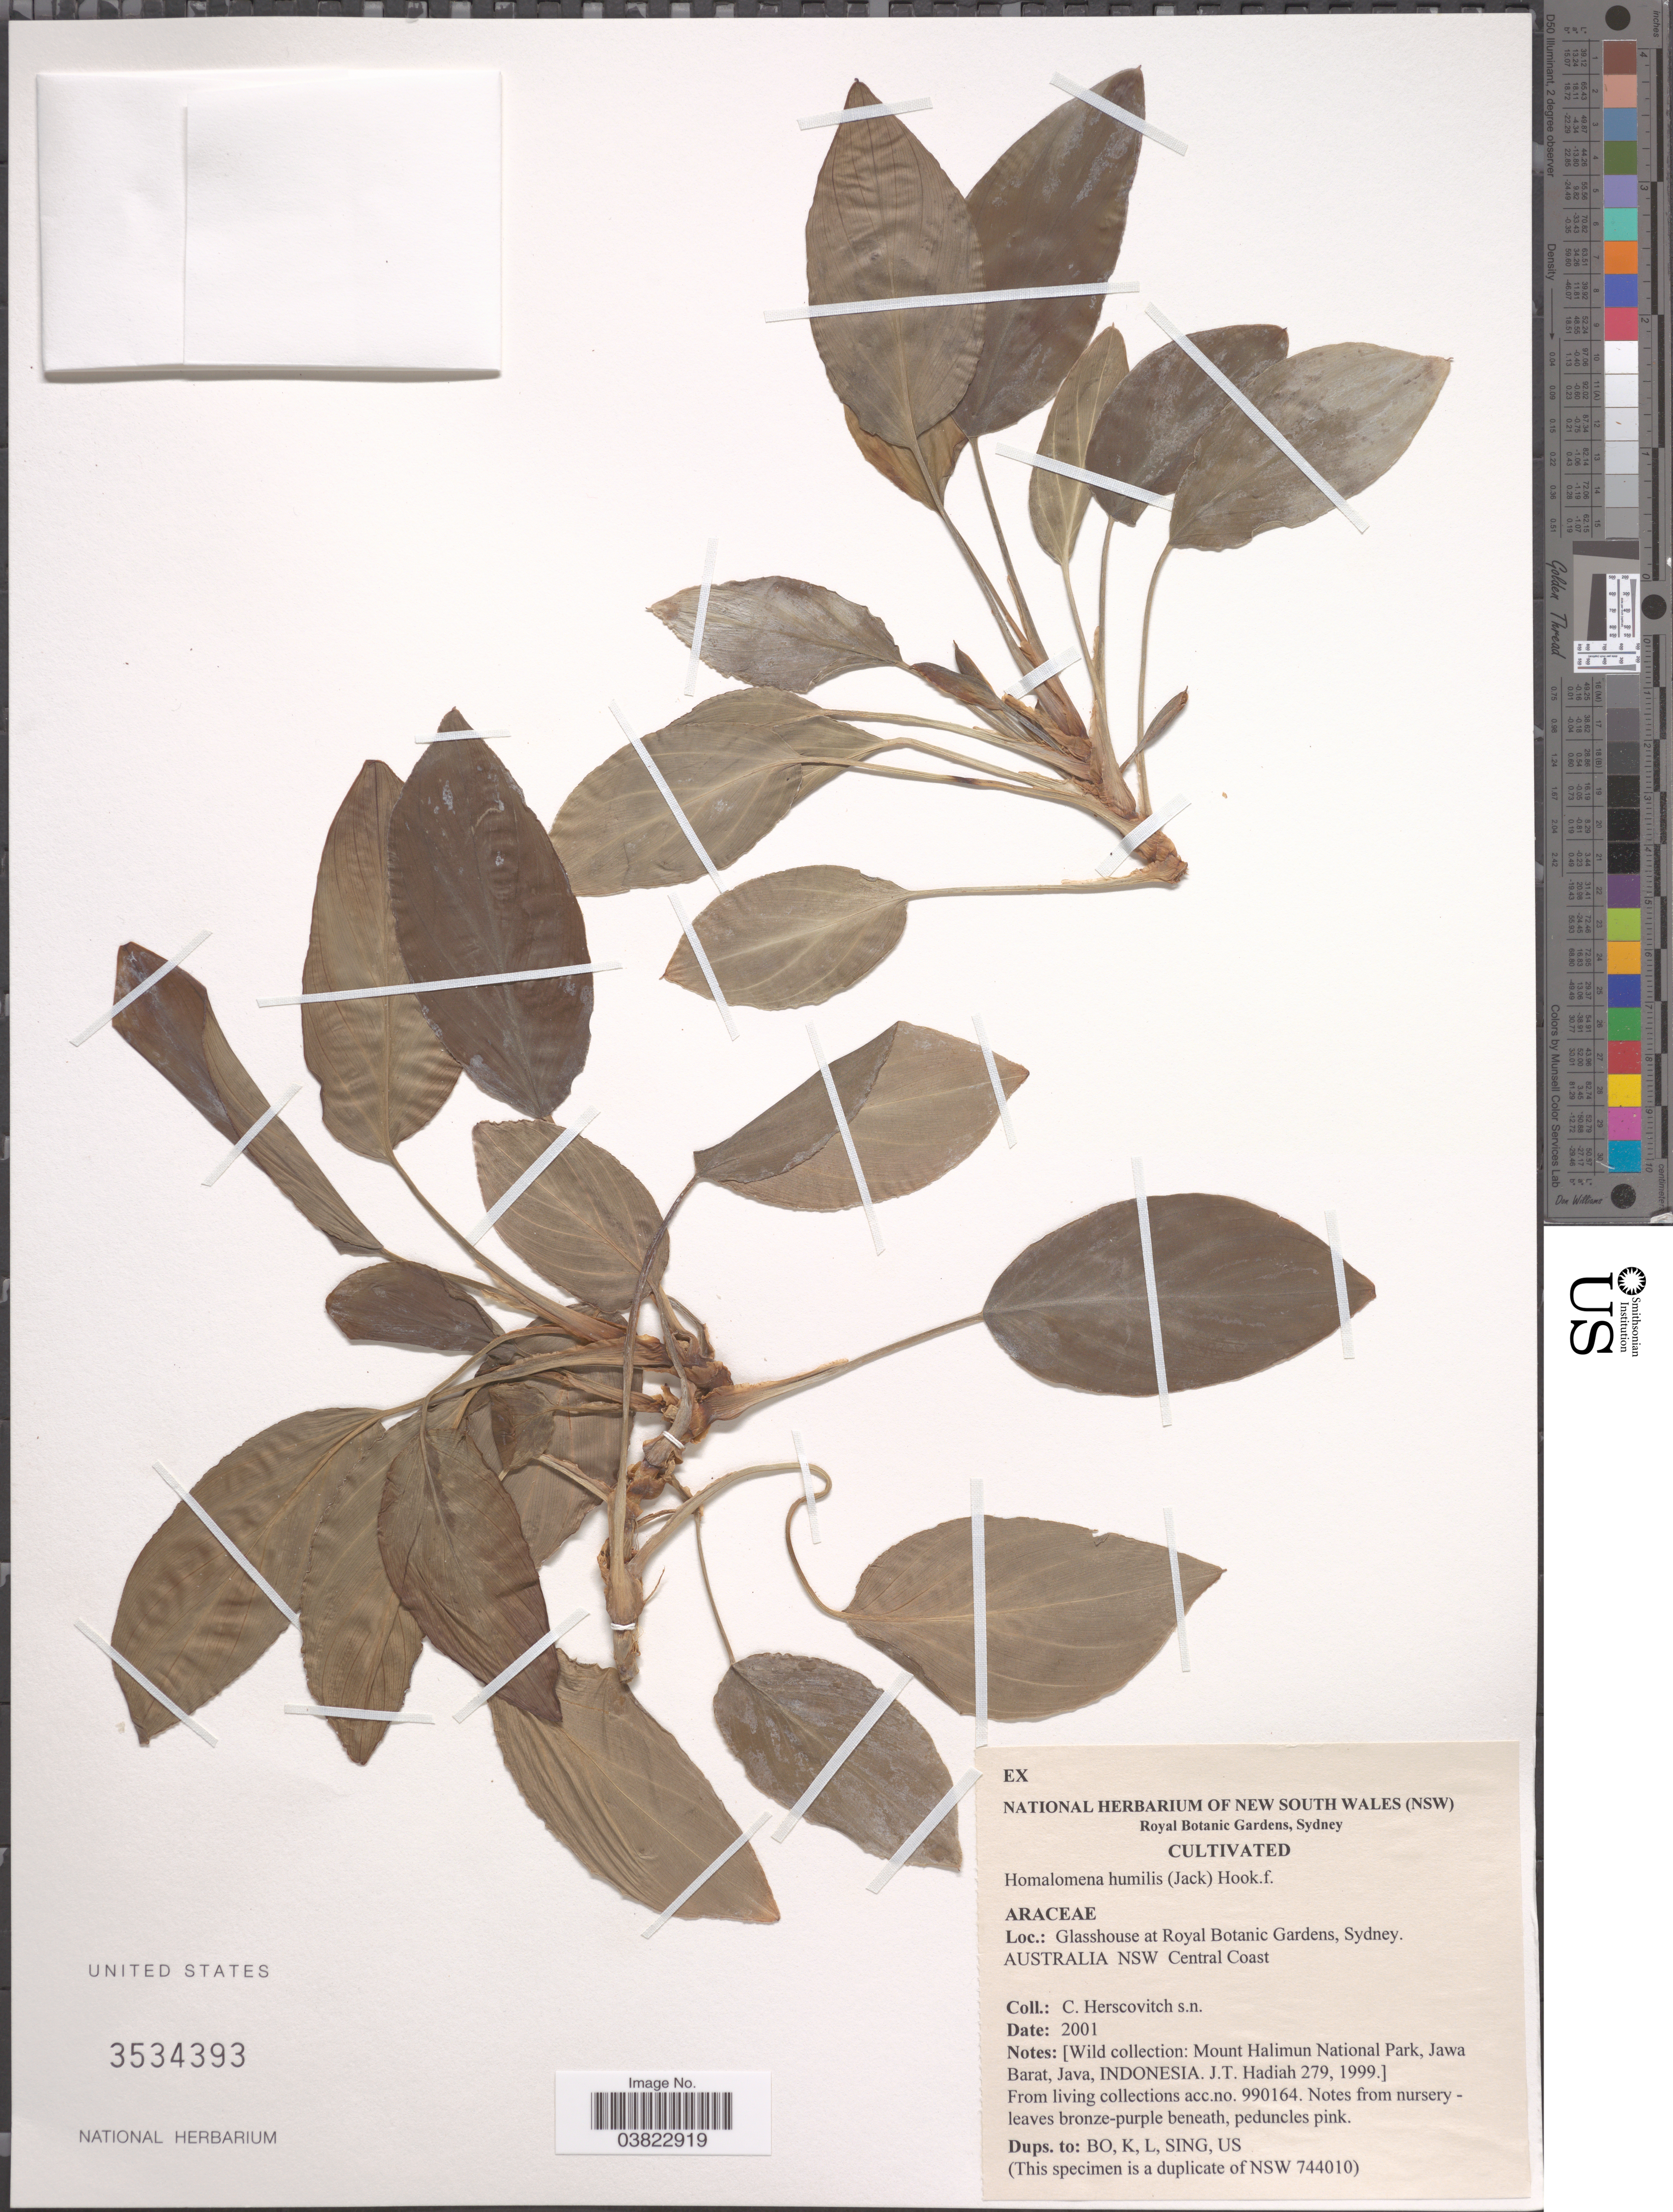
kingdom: Plantae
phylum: Tracheophyta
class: Liliopsida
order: Alismatales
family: Araceae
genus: Homalomena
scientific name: Homalomena humilis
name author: (Jack) Hook. f.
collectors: C. Herscovitch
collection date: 2001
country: Australia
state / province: New South Wales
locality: Glasshouse at Royal Botanic Gardens, Sydney. Central Coast.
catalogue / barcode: US 3534393